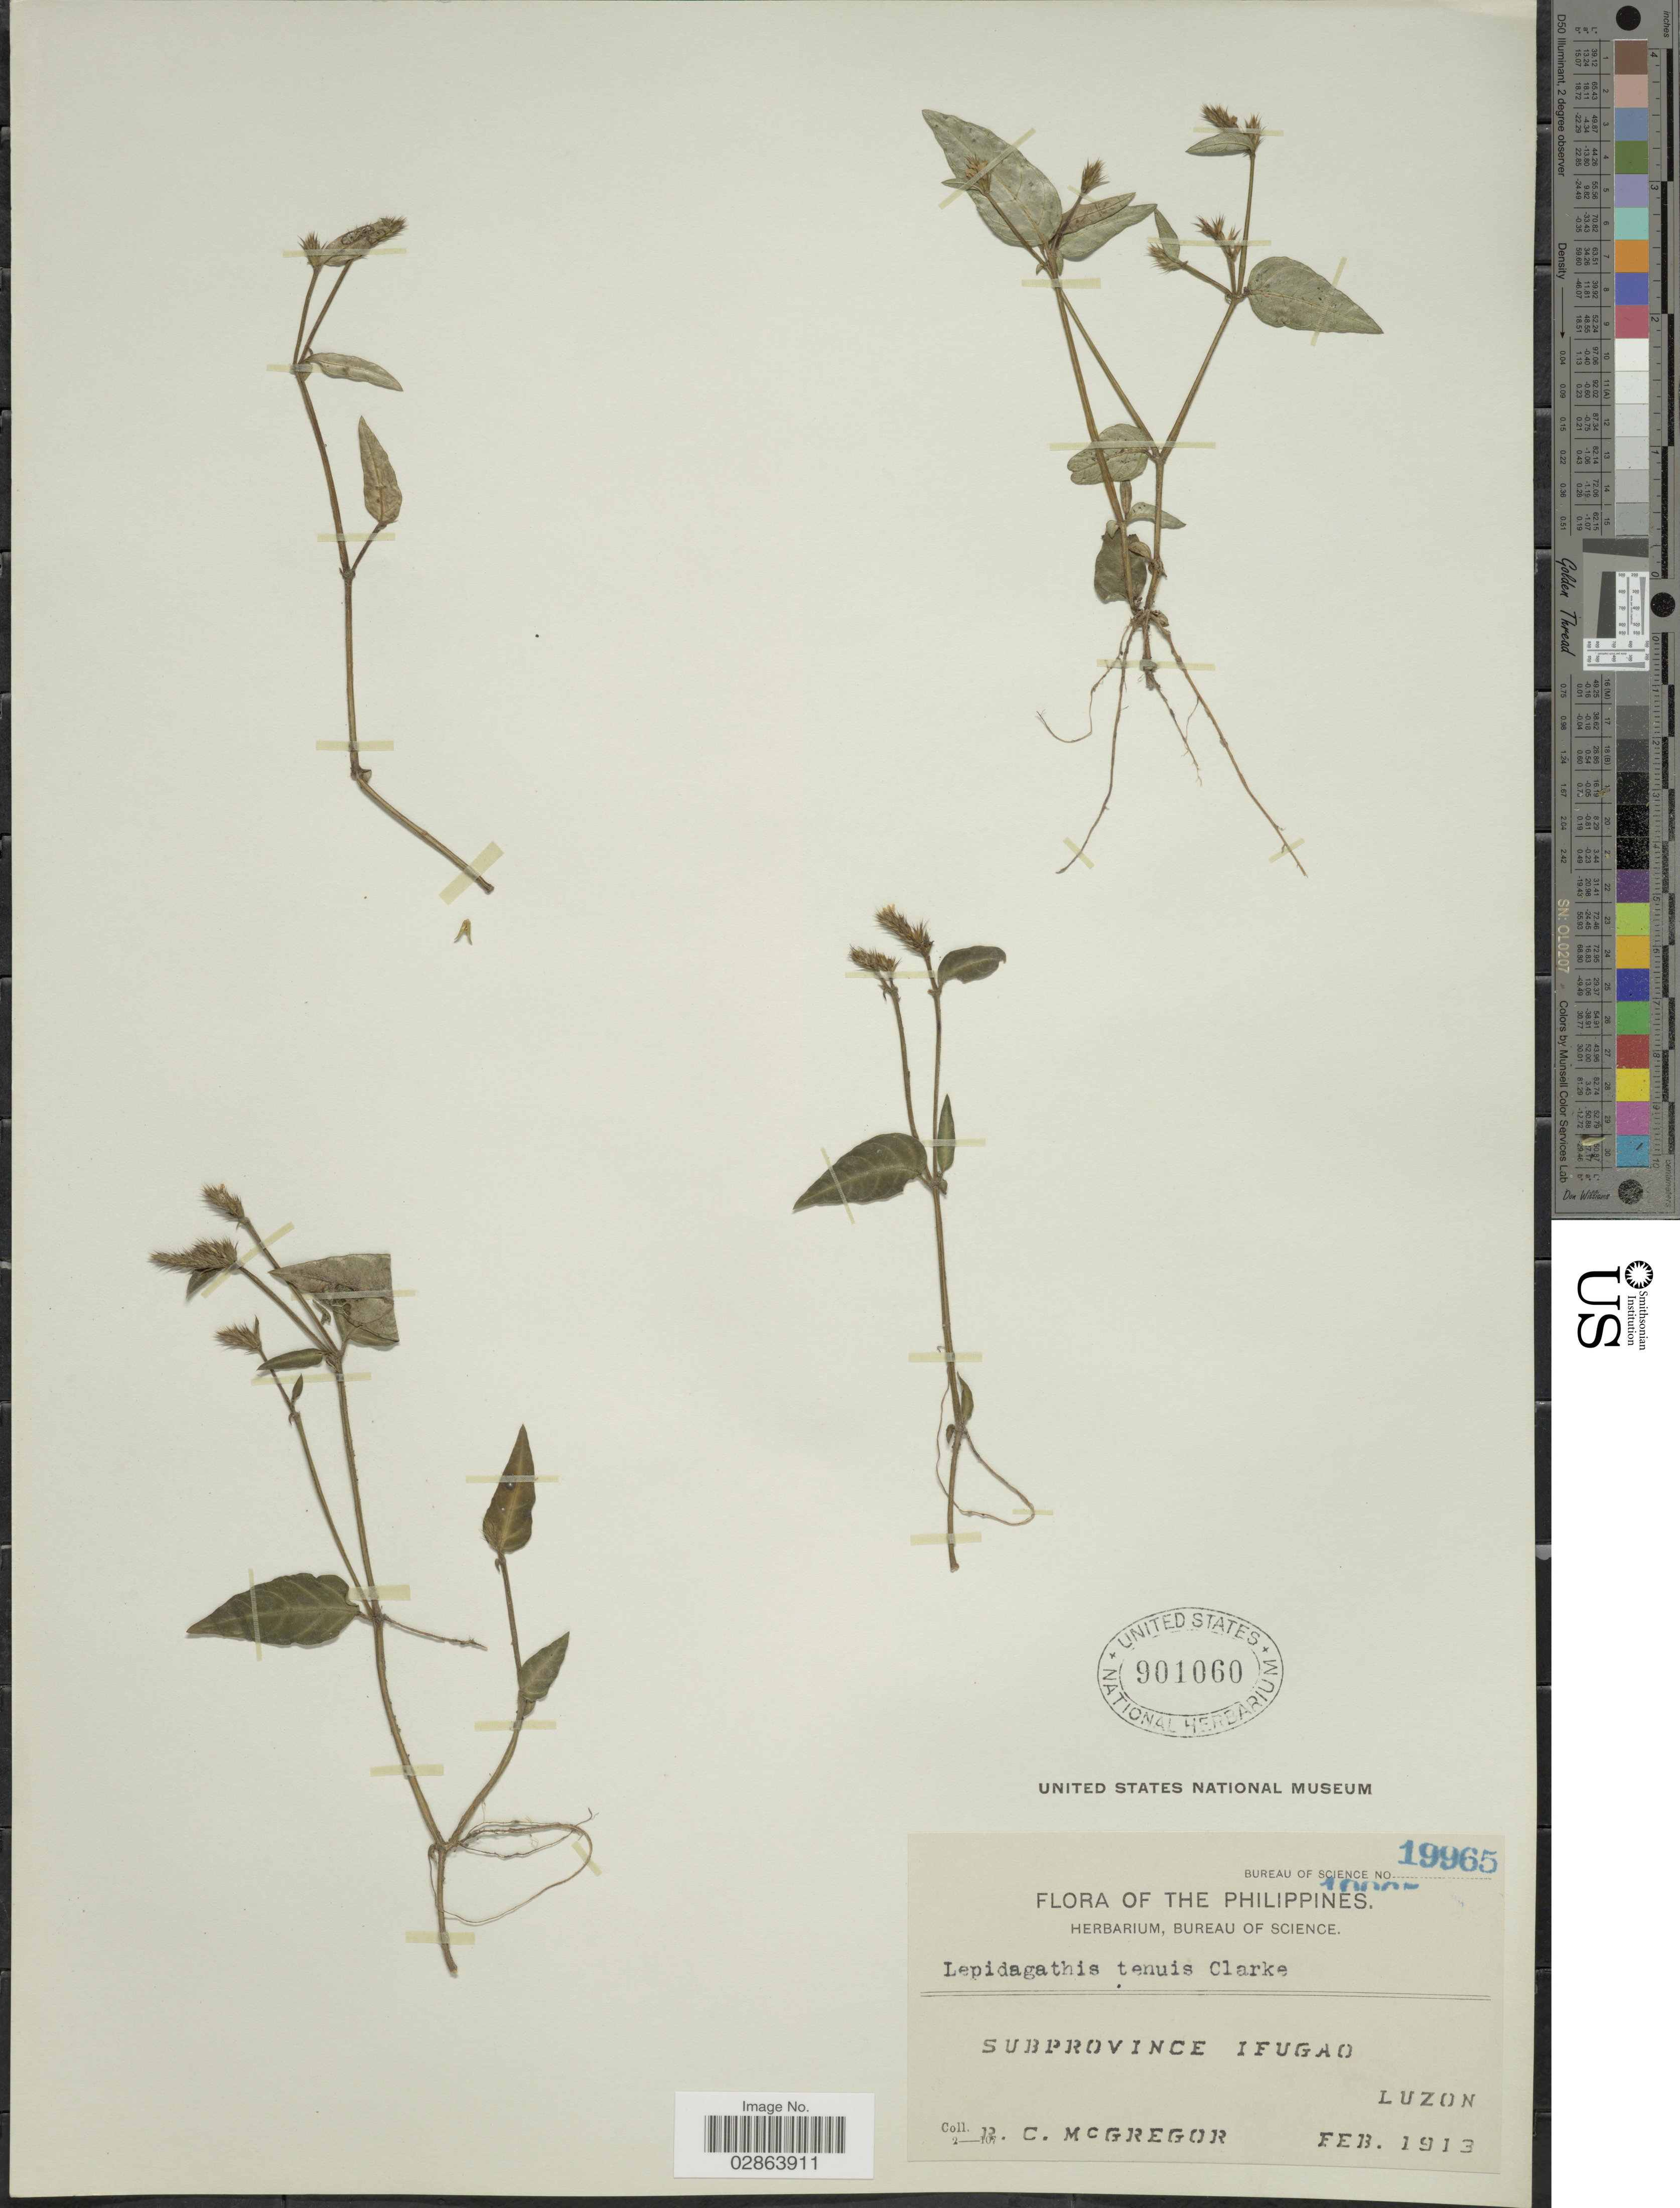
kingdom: Plantae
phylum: Tracheophyta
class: Magnoliopsida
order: Lamiales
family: Acanthaceae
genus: Lepidagathis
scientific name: Lepidagathis tenuis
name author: C.B. Clarke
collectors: R. C. McGregor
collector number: Bureau of Science 19965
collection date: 1913-02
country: Philippines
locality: Subprovince Ifugao, Luzon.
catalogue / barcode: US 901060